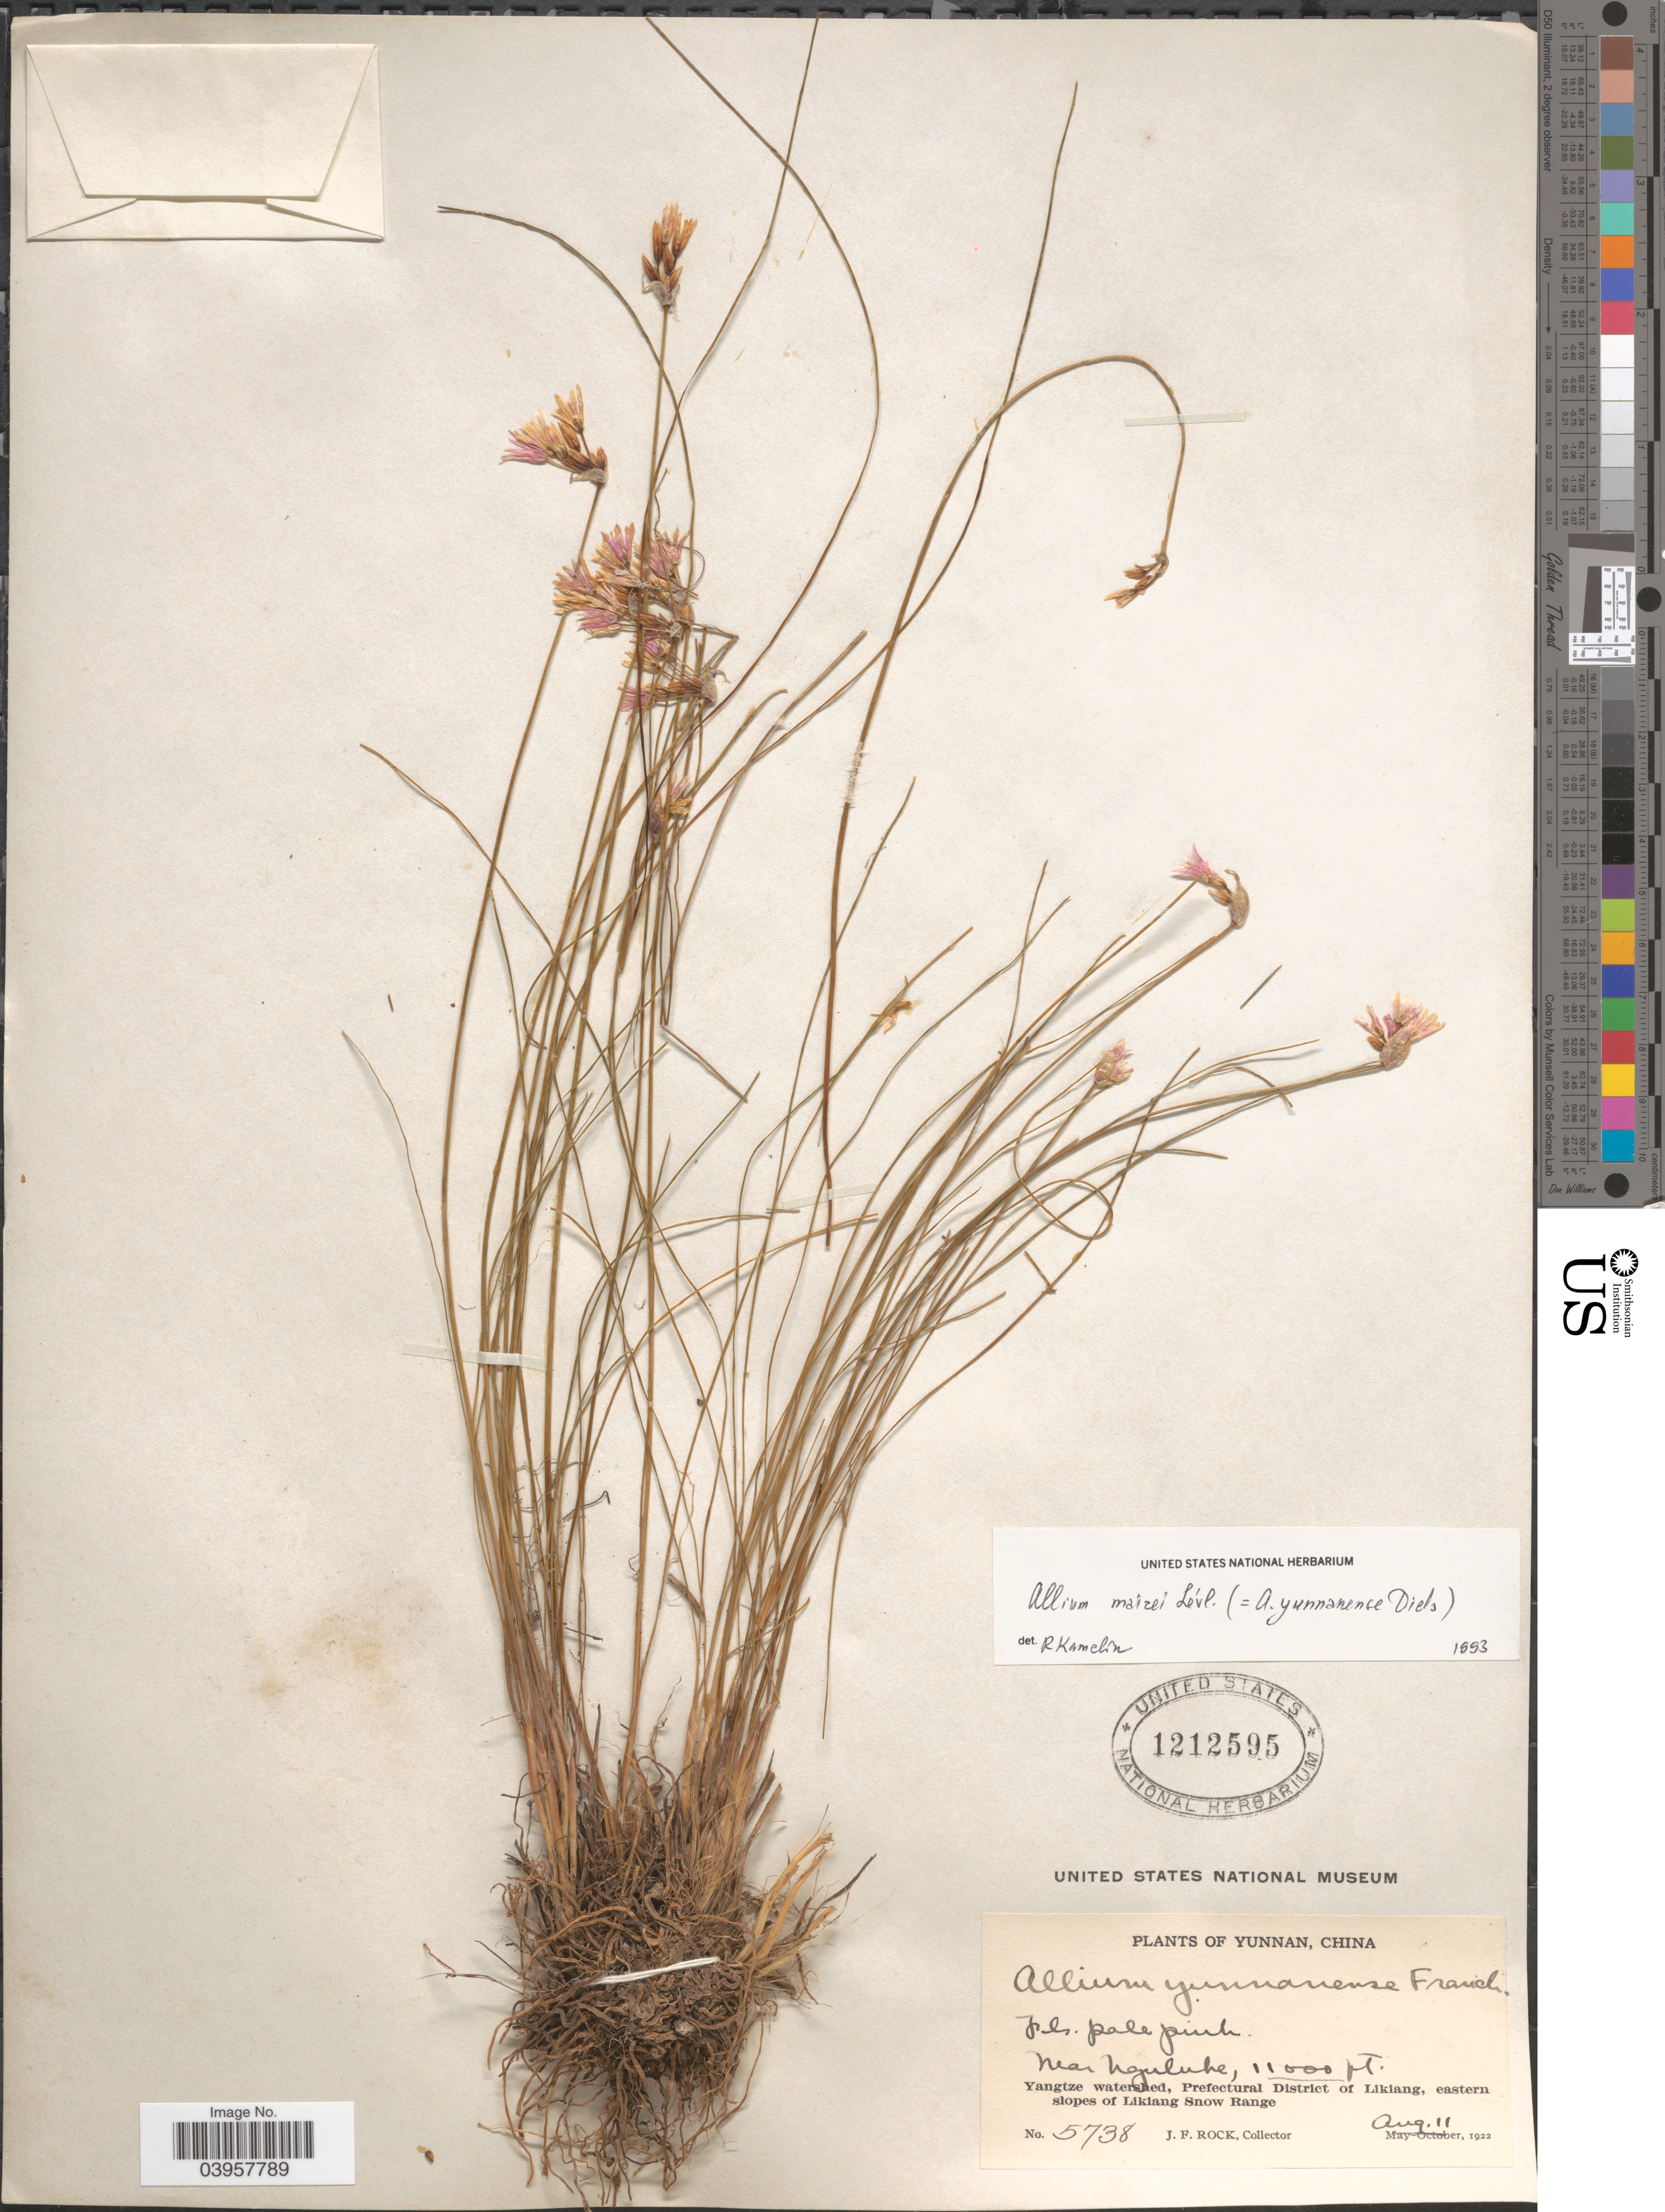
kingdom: Plantae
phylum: Tracheophyta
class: Liliopsida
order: Asparagales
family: Amaryllidaceae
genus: Allium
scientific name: Allium mairei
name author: H. Lév.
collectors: J. Rock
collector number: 5738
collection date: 1922-08-11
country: China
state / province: Yunnan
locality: Near Nguluke. Yangtze watershed, Prefectural District of Likiang, eastern slopes of Likiang Snow Range.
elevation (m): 3353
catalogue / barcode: US 1212595